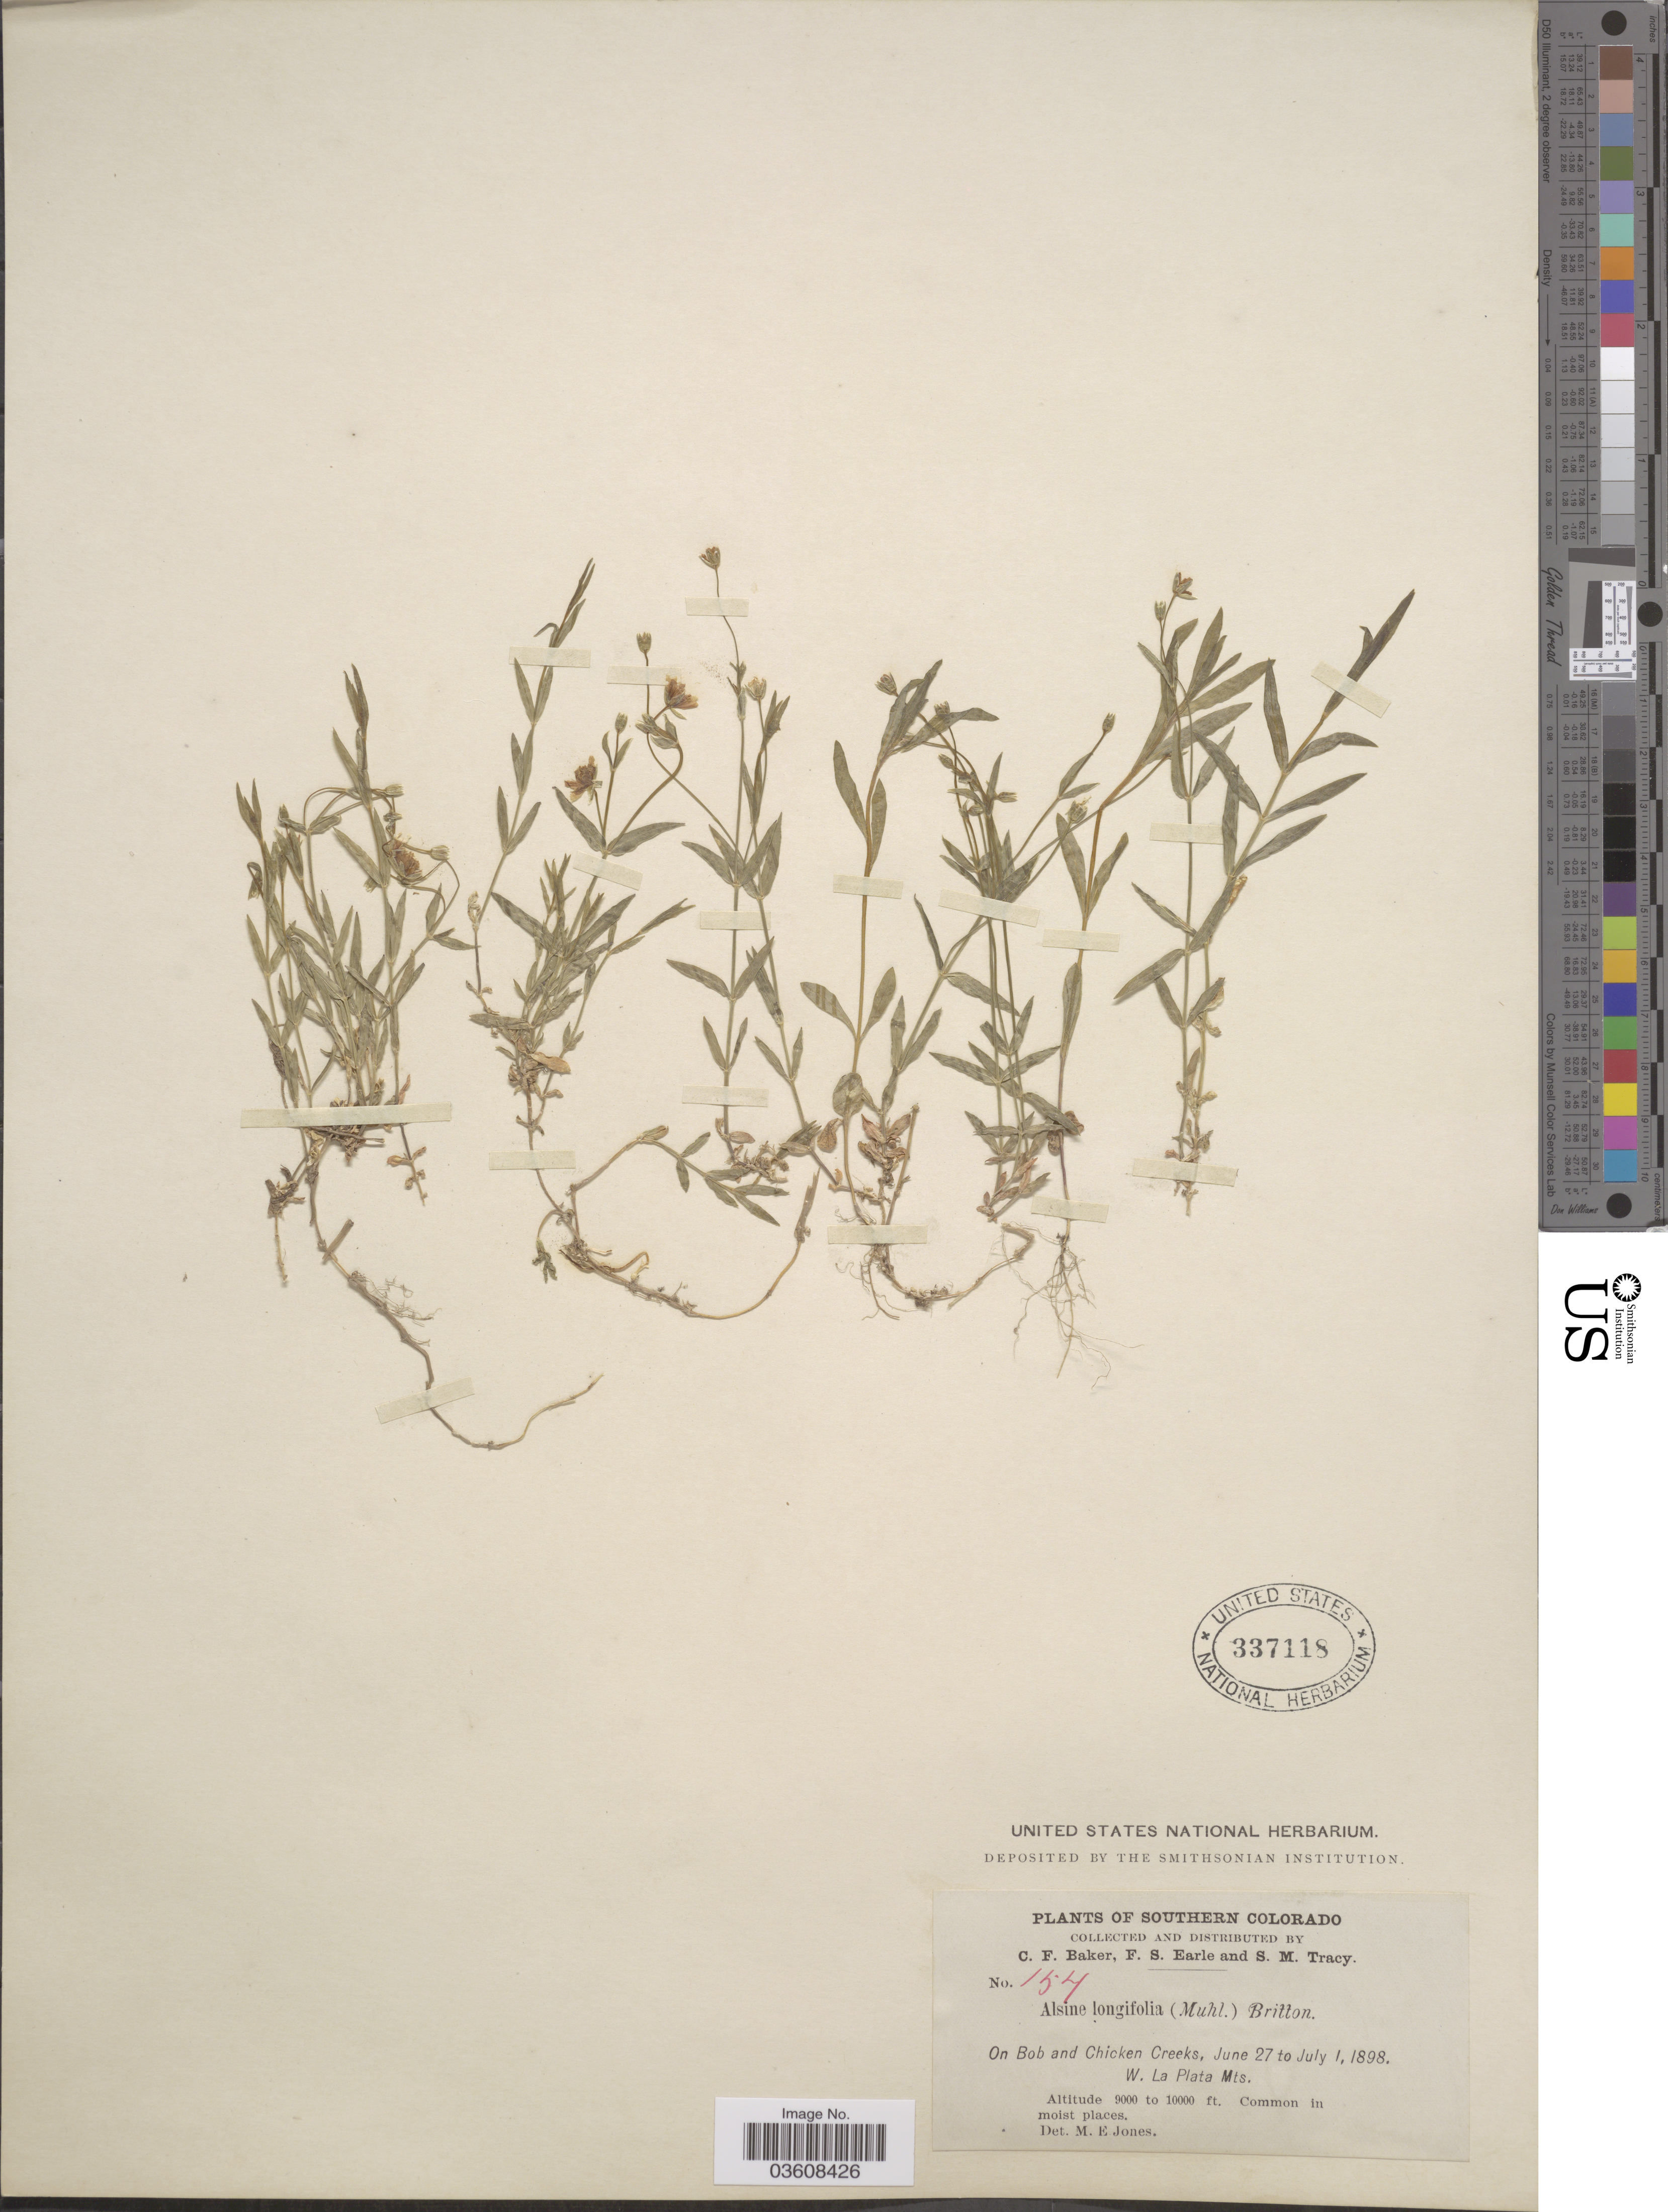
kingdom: Plantae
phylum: Tracheophyta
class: Magnoliopsida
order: Caryophyllales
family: Caryophyllaceae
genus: Stellaria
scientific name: Stellaria longifolia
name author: Muhl. ex Willd.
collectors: C. F. Baker, F. S. Earle & S. M. Tracy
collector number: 154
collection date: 1898-06-27/1898-07-01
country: United States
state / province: Colorado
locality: Southern Colorado. On Bob and Chicken Creeks. W. La Plata Mts.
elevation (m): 2743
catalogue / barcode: US 337118